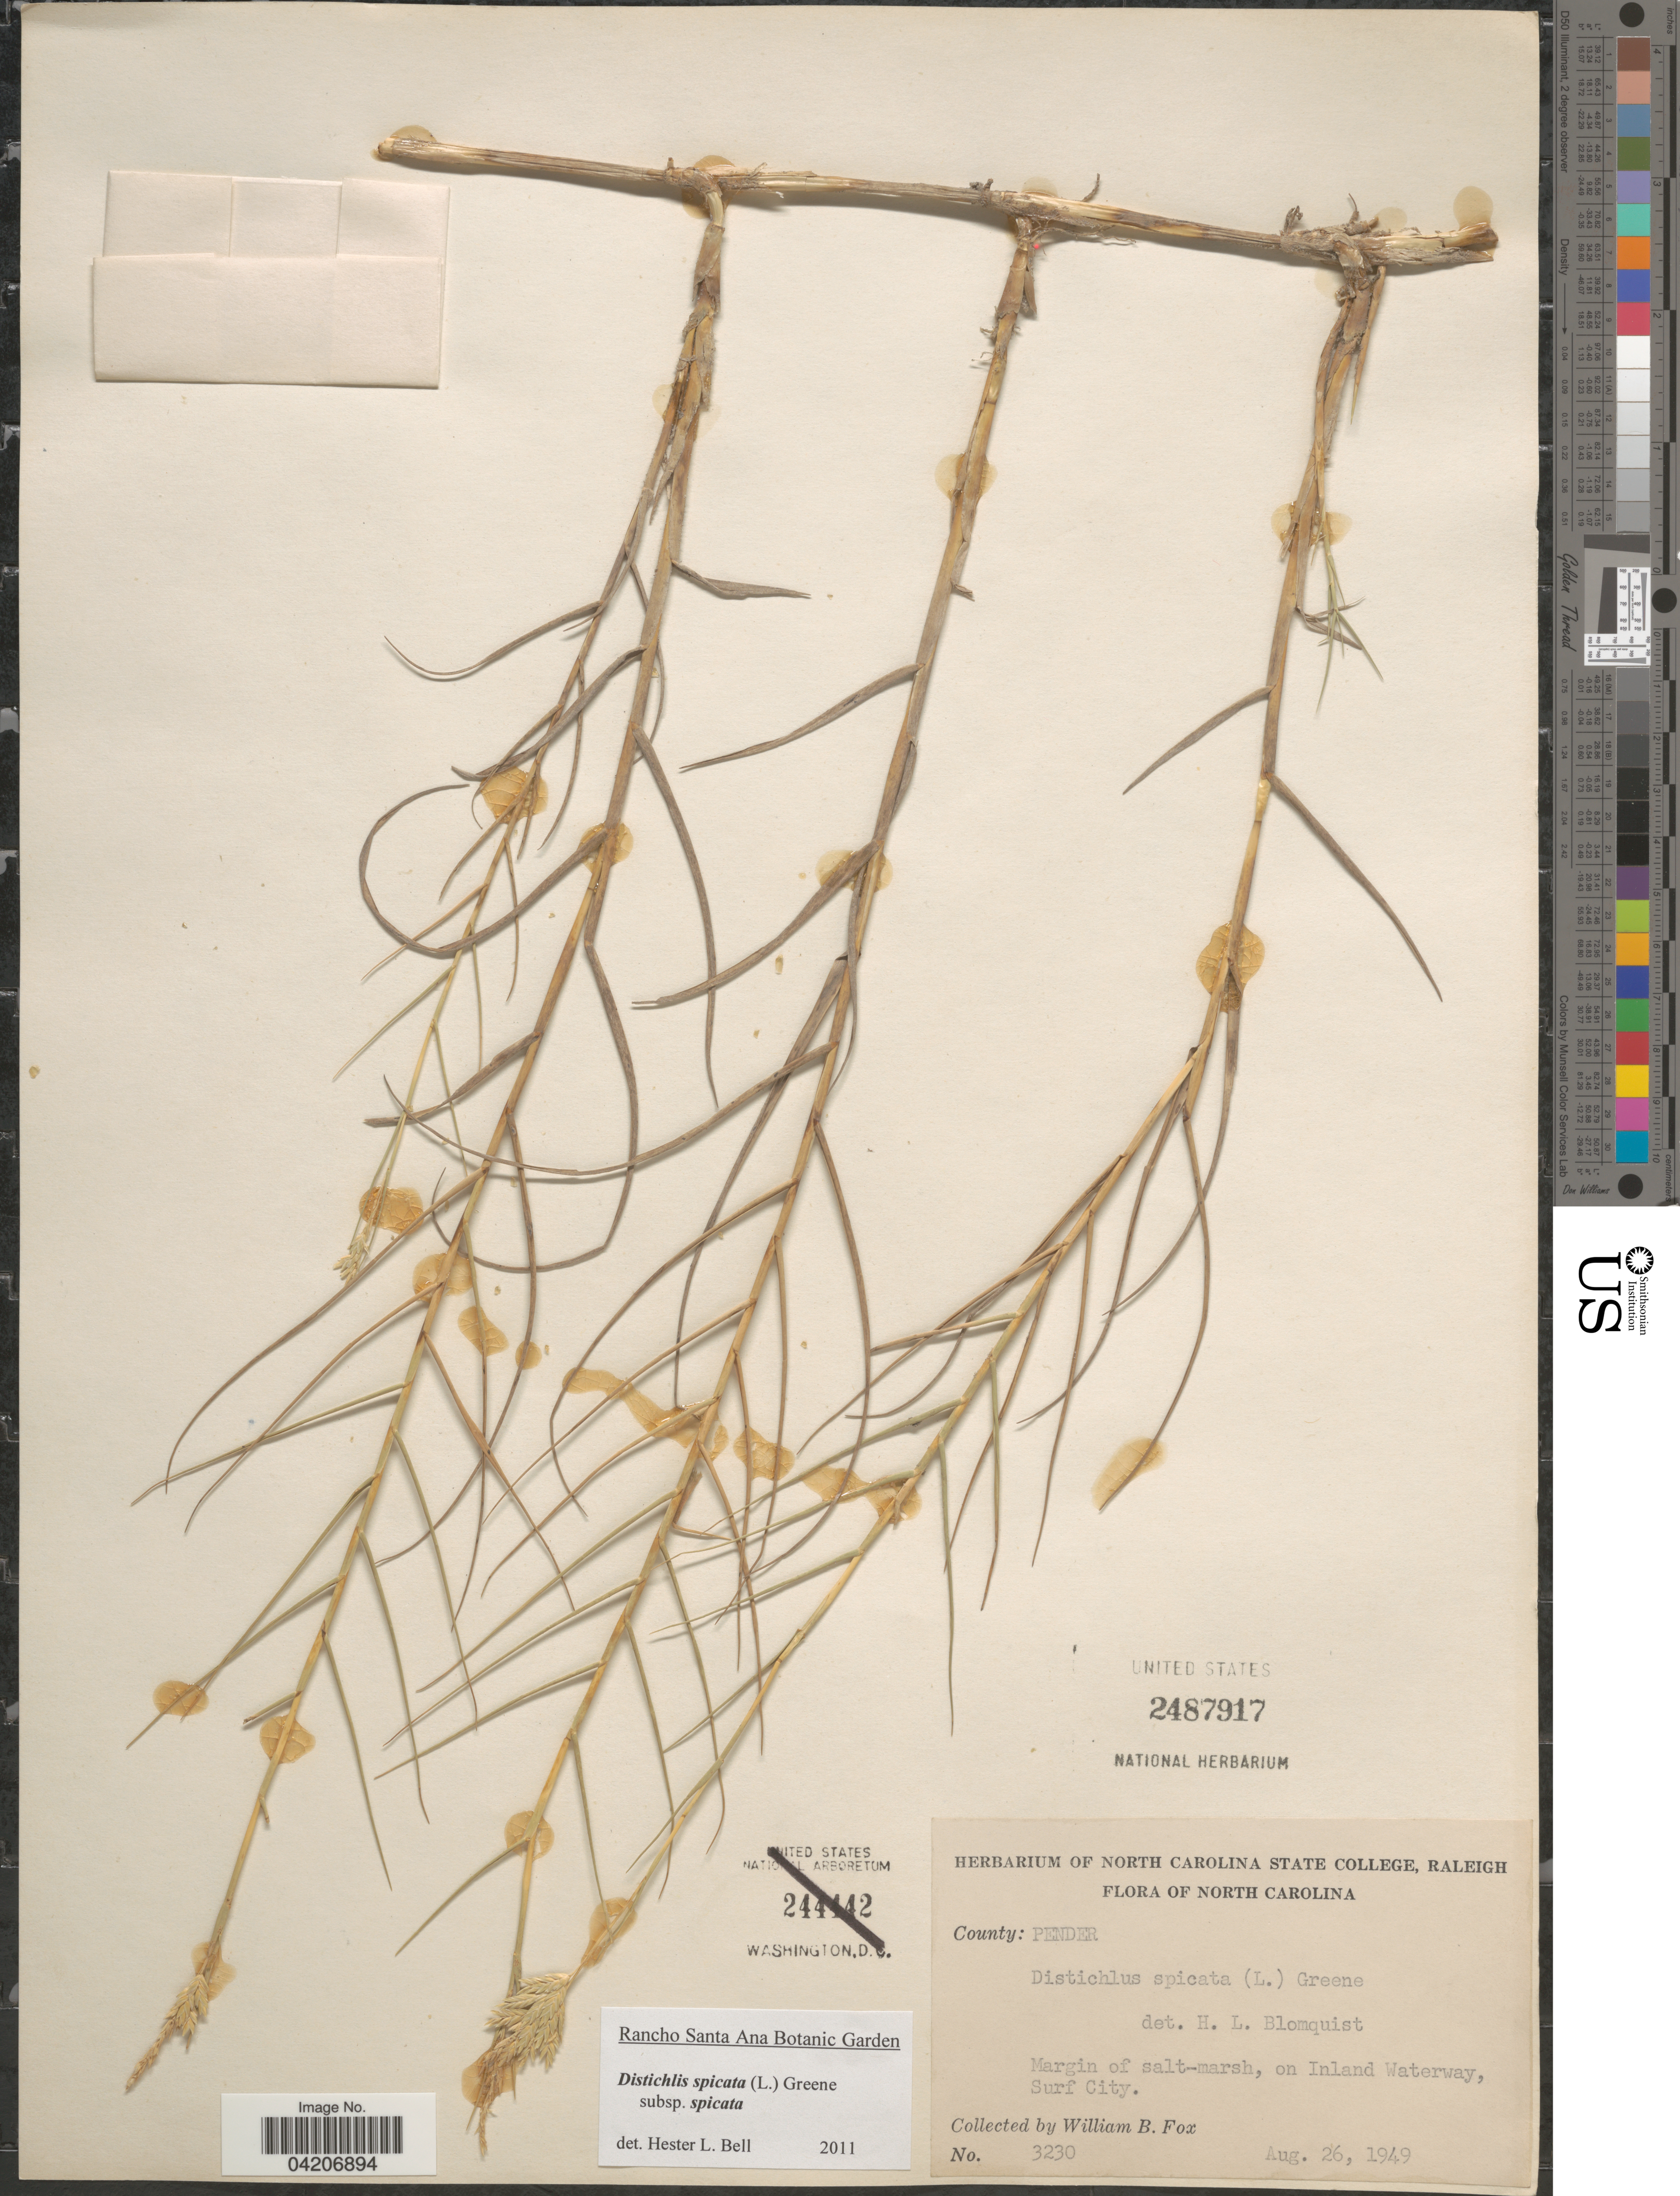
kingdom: Plantae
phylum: Tracheophyta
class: Liliopsida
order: Poales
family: Poaceae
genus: Distichlis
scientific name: Distichlis spicata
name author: (L.) Greene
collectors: W. B. Fox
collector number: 3230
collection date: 1949-08-26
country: United States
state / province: North Carolina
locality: County: Pender. Margin of salt-marsh, on Inland Waterway, Surf City.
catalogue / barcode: US 2487917